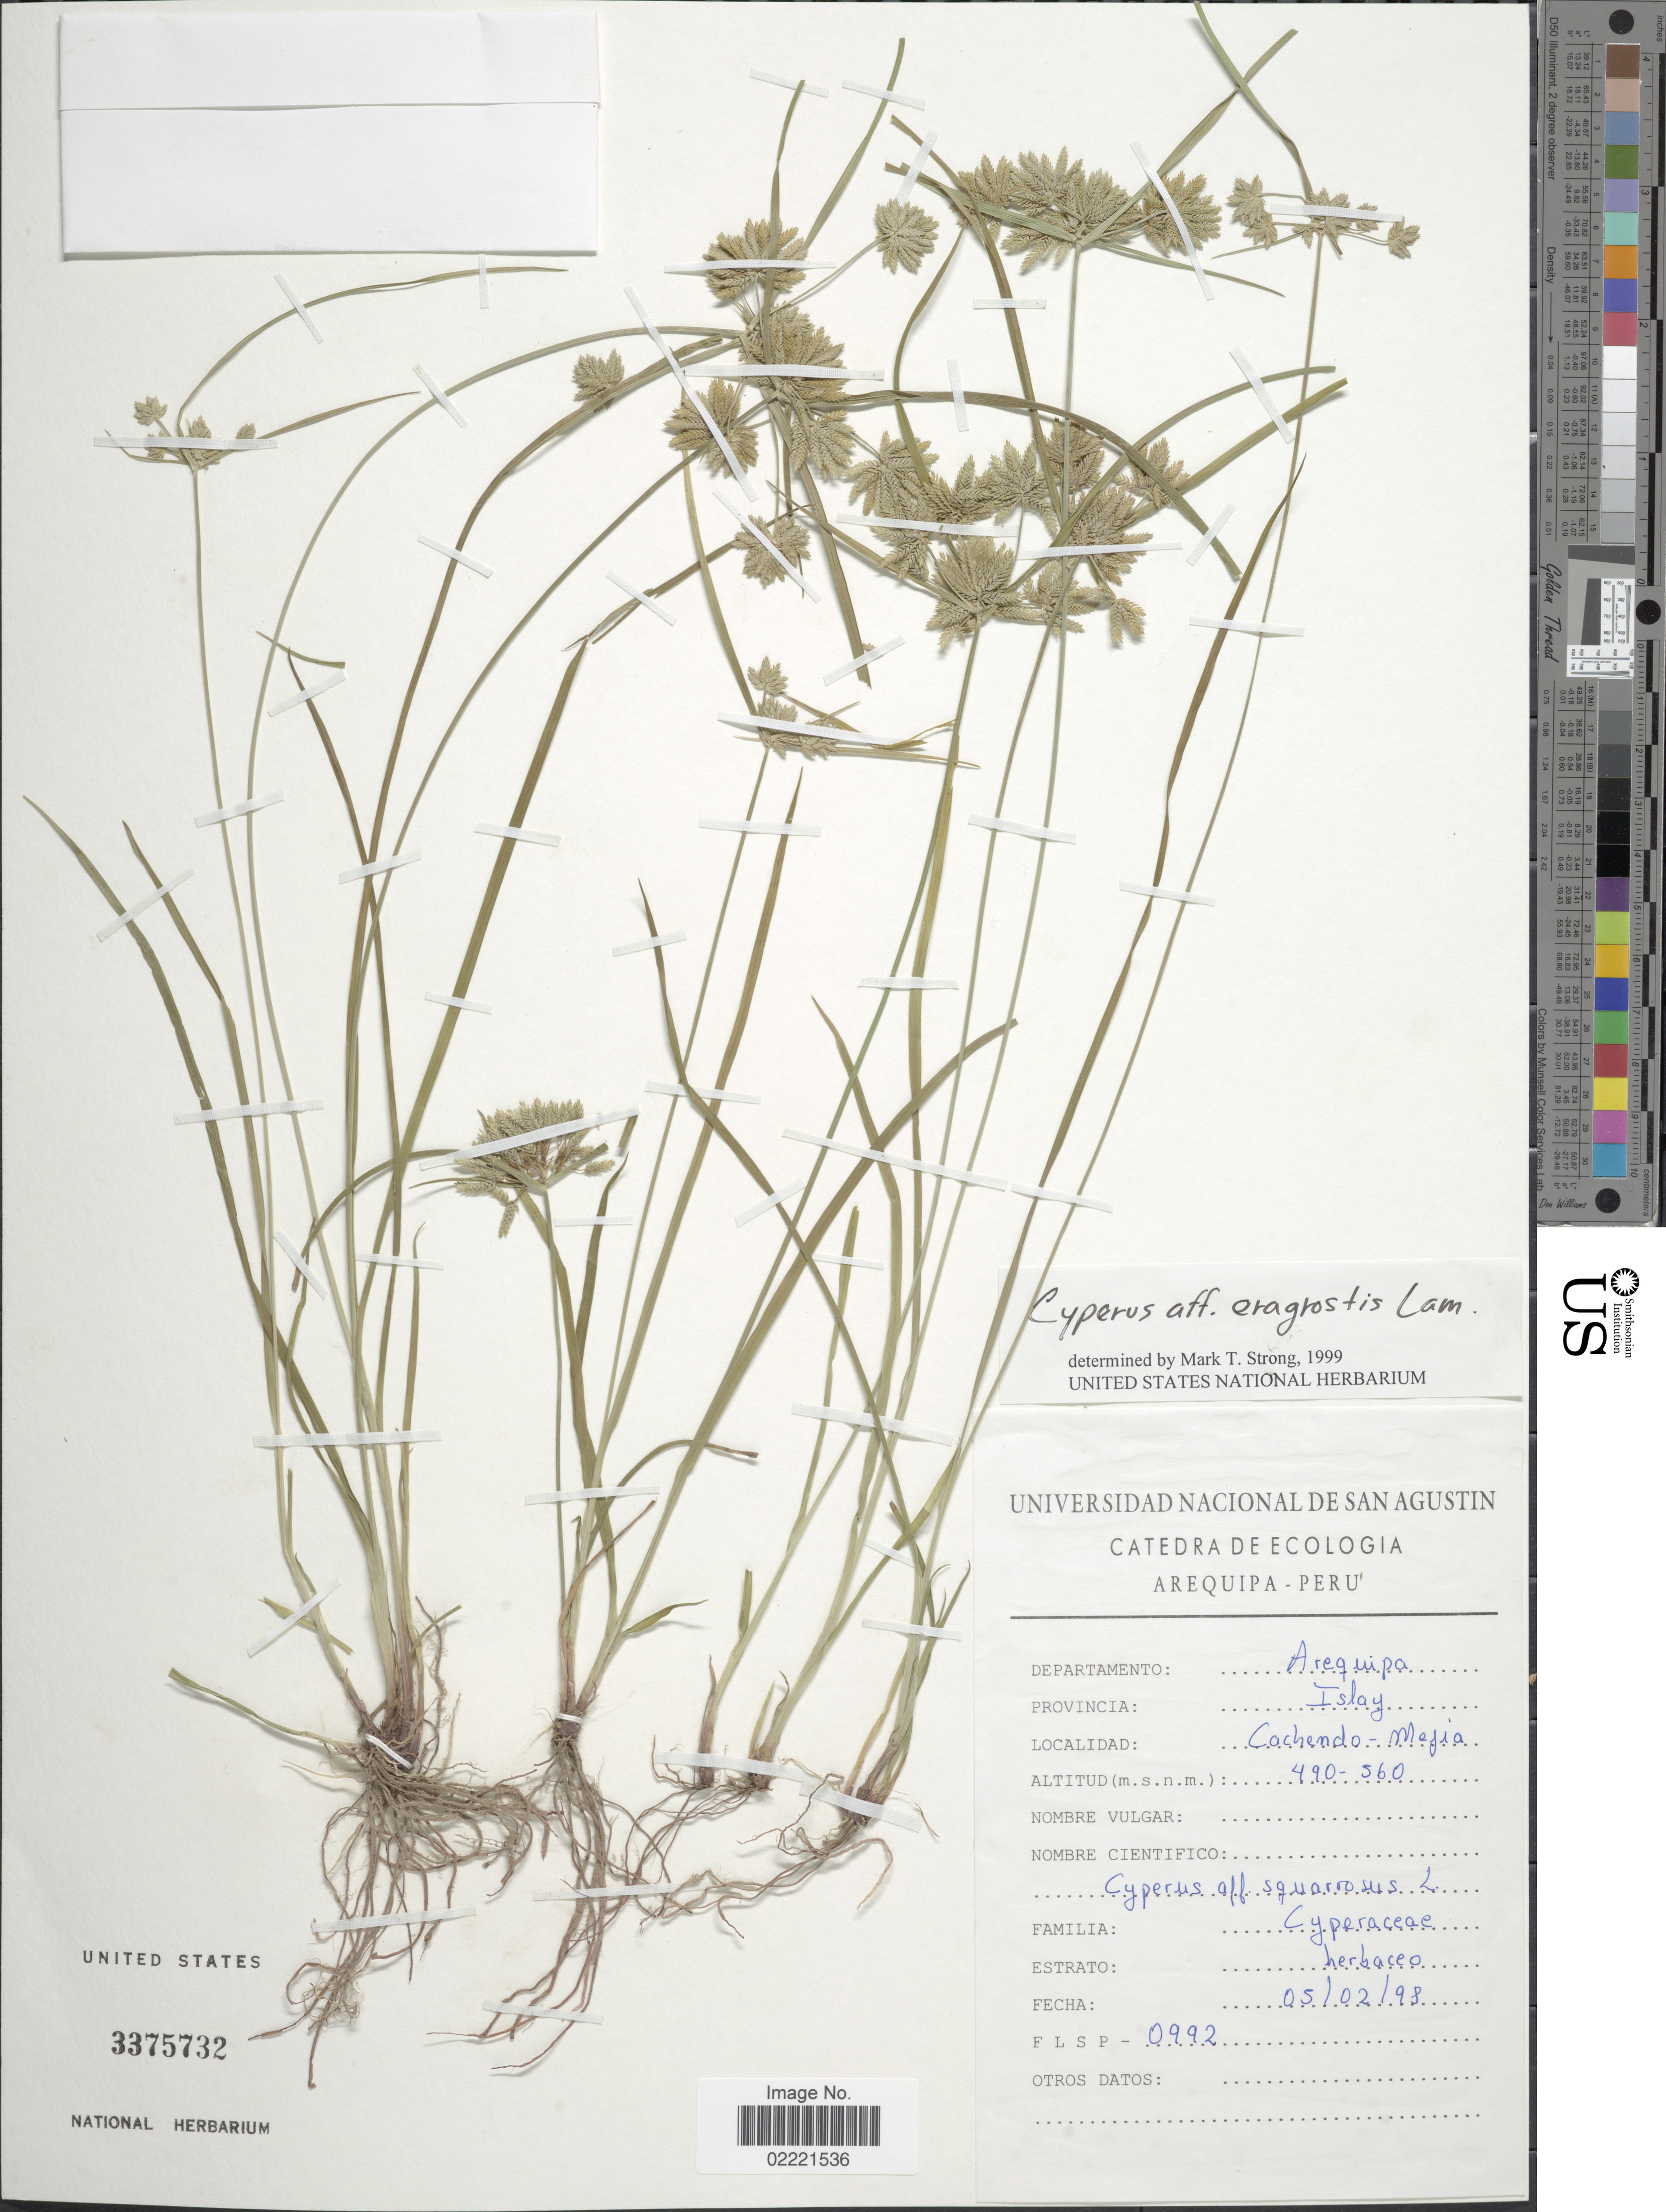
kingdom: Plantae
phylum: Tracheophyta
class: Liliopsida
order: Poales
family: Cyperaceae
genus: Cyperus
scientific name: Cyperus eragrostis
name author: Lam.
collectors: Universidad Nacional de San Agustin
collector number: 0992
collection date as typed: Transcribed d/m/y: 5/2/98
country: Peru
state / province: Arequipa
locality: Departamento Arequipa, Provincia Islay, Cochendo-Mejia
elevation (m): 490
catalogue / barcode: US 3375732